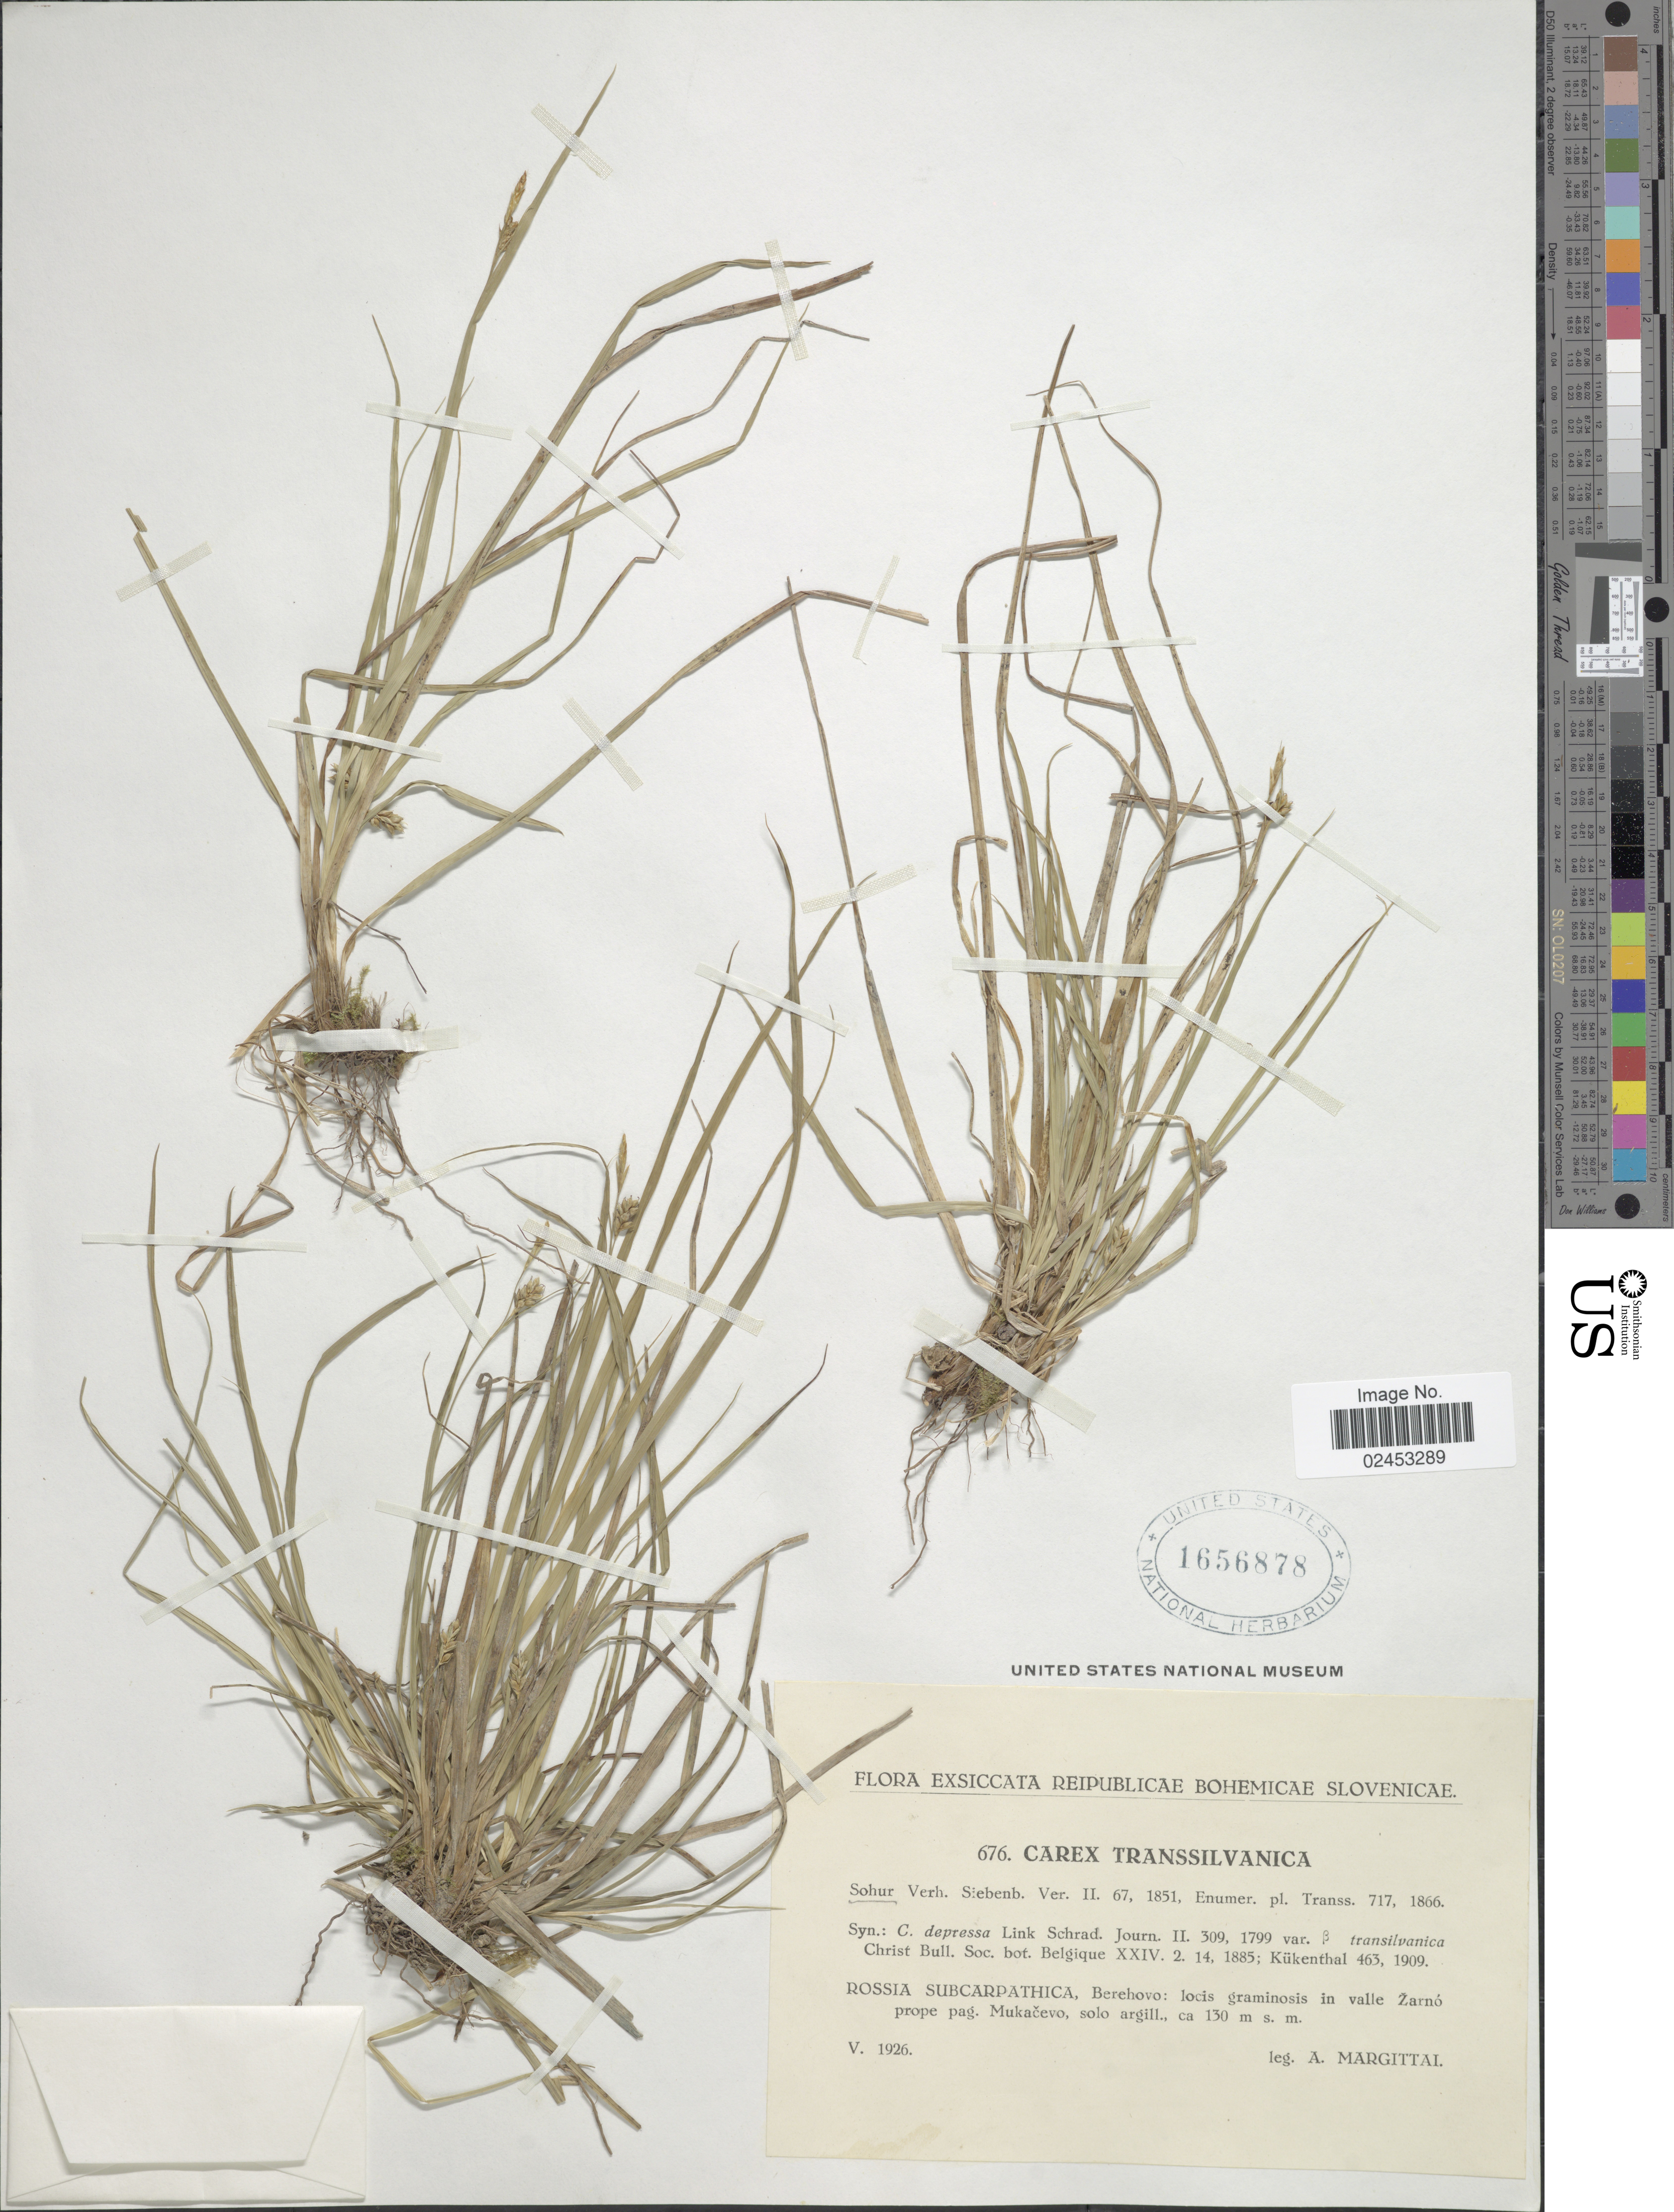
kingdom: Plantae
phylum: Tracheophyta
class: Liliopsida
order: Poales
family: Cyperaceae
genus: Carex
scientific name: Carex transsilvanica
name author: Schur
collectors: A. Margittai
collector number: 676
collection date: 1926-05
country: Ukraine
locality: Reipublicae Bohemicae Slovenicae, Rossia Subcarpathica, Berehovo: locis graminosis in valle Zarno prope pag. Mukacevo.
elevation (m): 130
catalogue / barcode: US 1656878